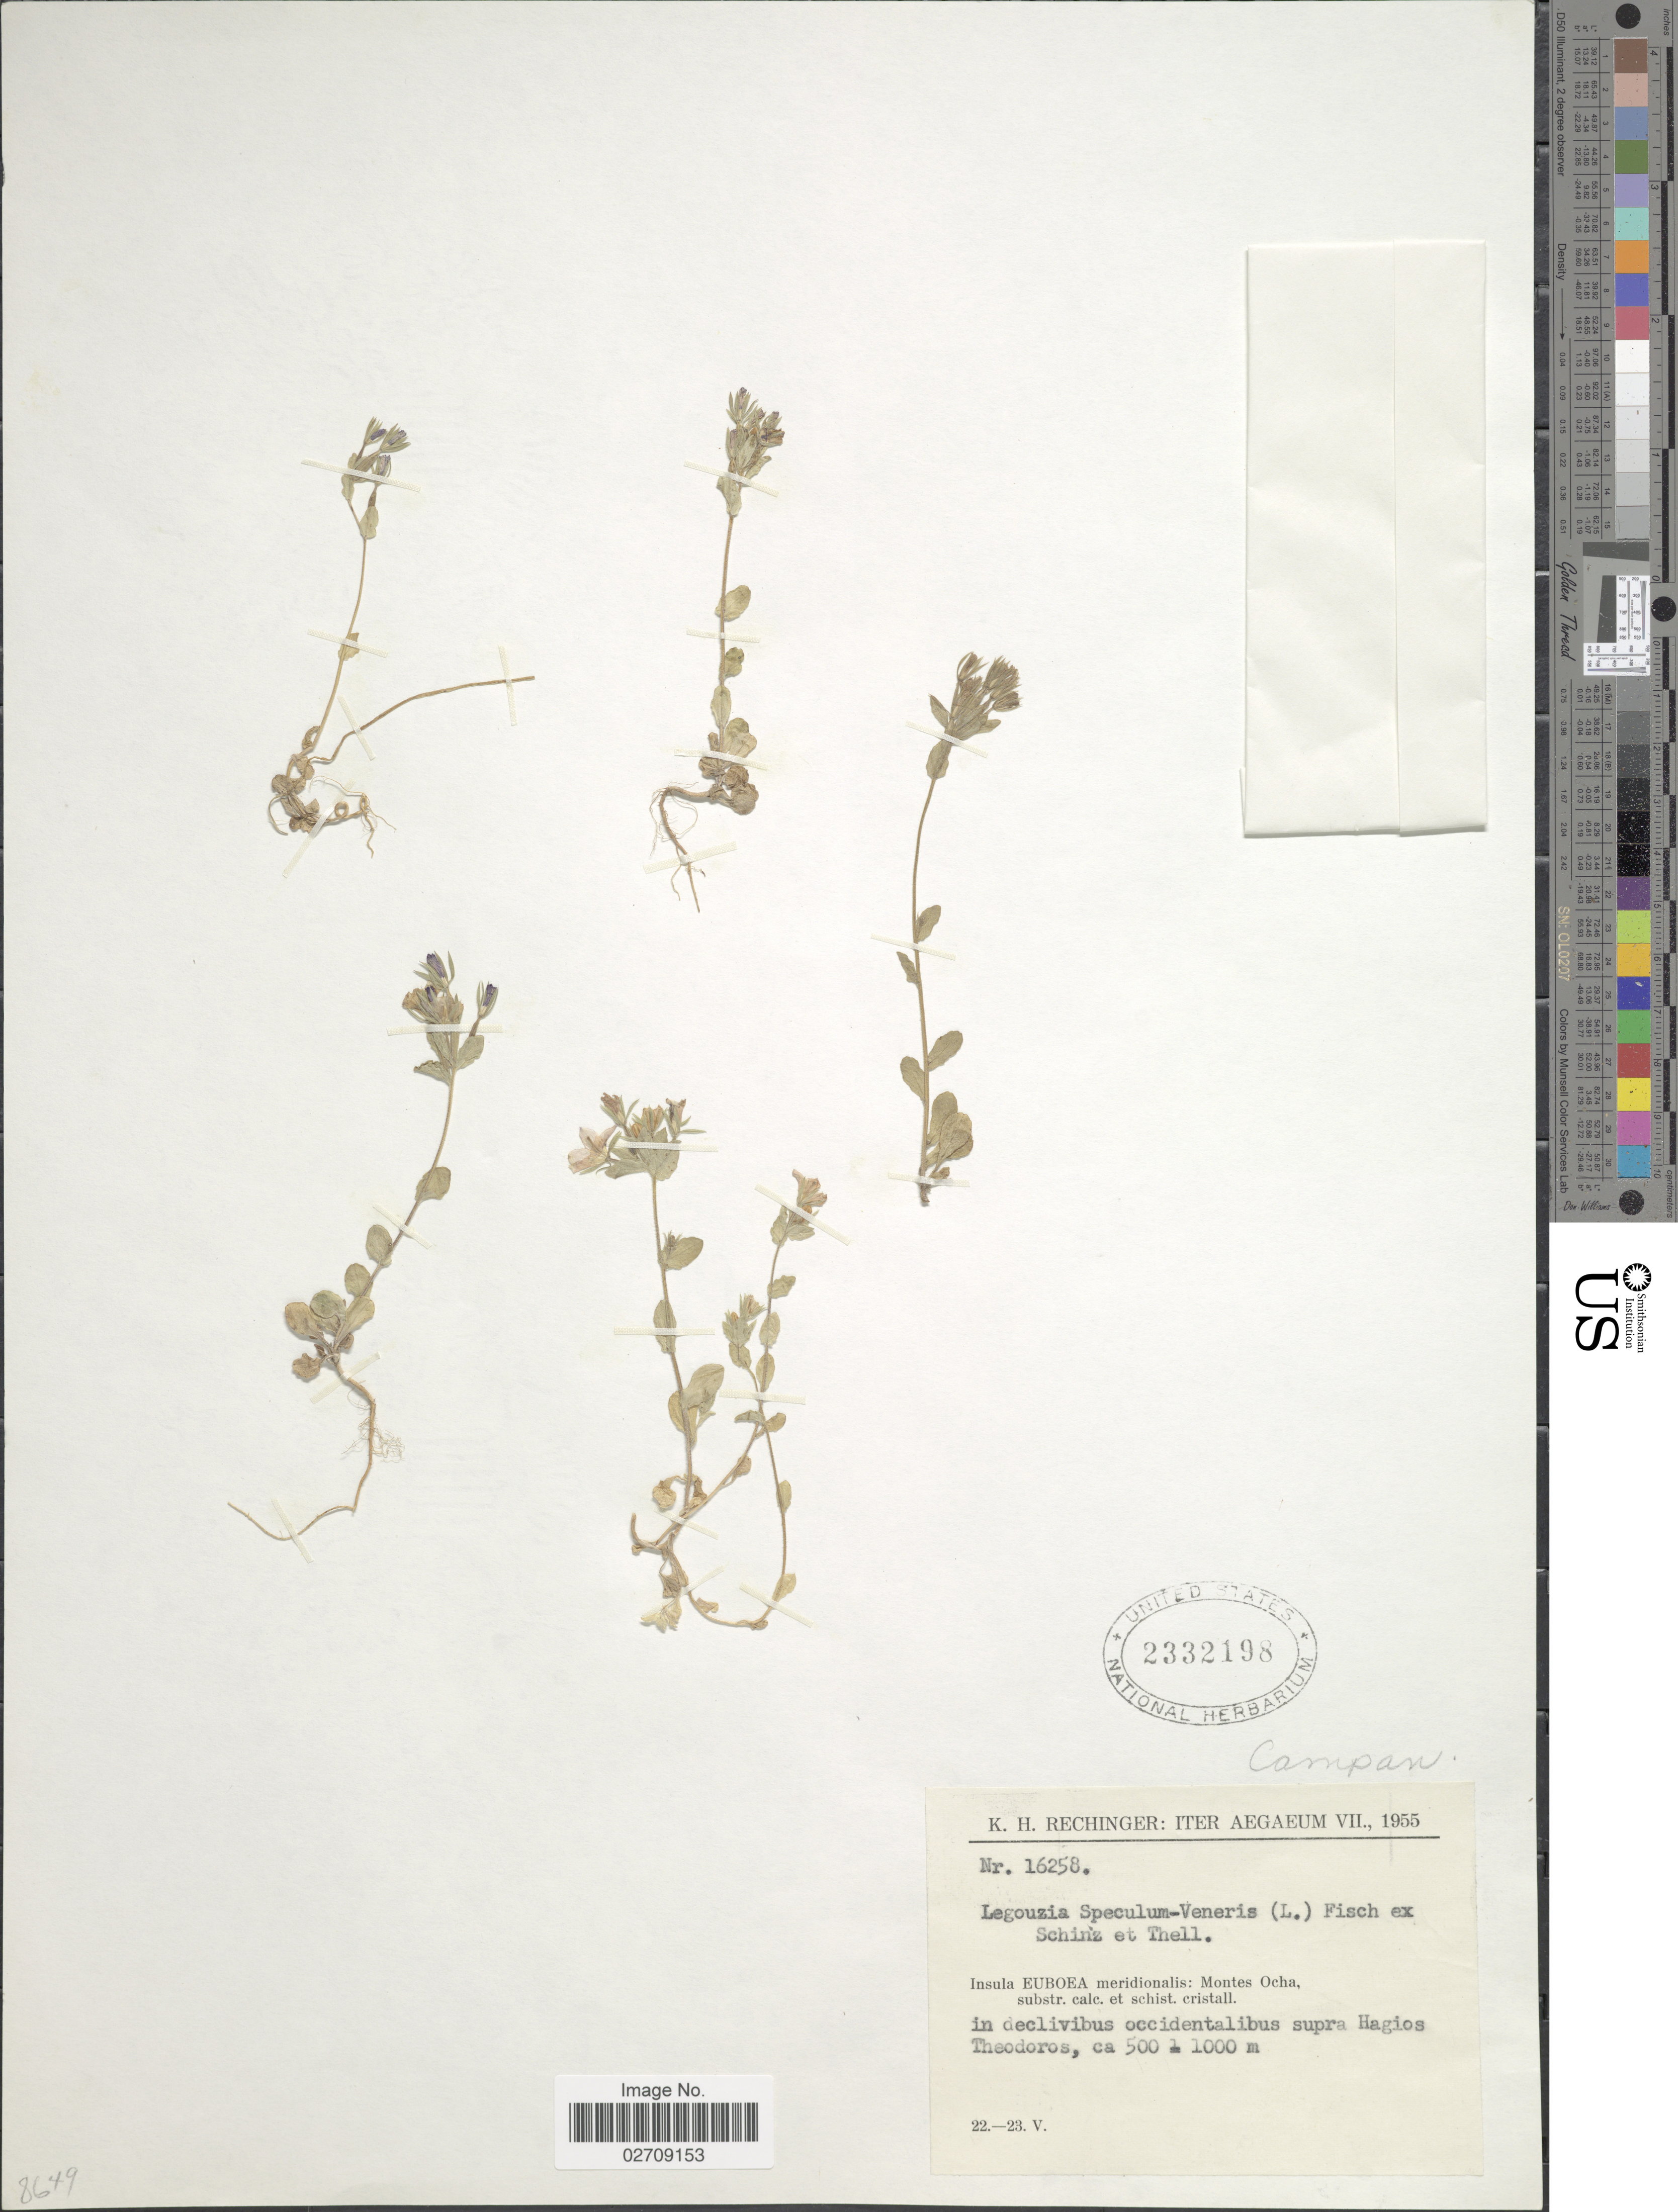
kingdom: Plantae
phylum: Tracheophyta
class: Magnoliopsida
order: Asterales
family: Campanulaceae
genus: Legousia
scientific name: Legousia speculum-veneris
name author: (L.) Chaix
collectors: K. H. Rechinger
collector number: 16258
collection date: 1955-05-22/1955-05-23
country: Greece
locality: Aegaeum. Insula Eubobea Meridionalis: Montes Ocha. Supra Hagios Theodoros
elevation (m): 500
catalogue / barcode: US 2332198